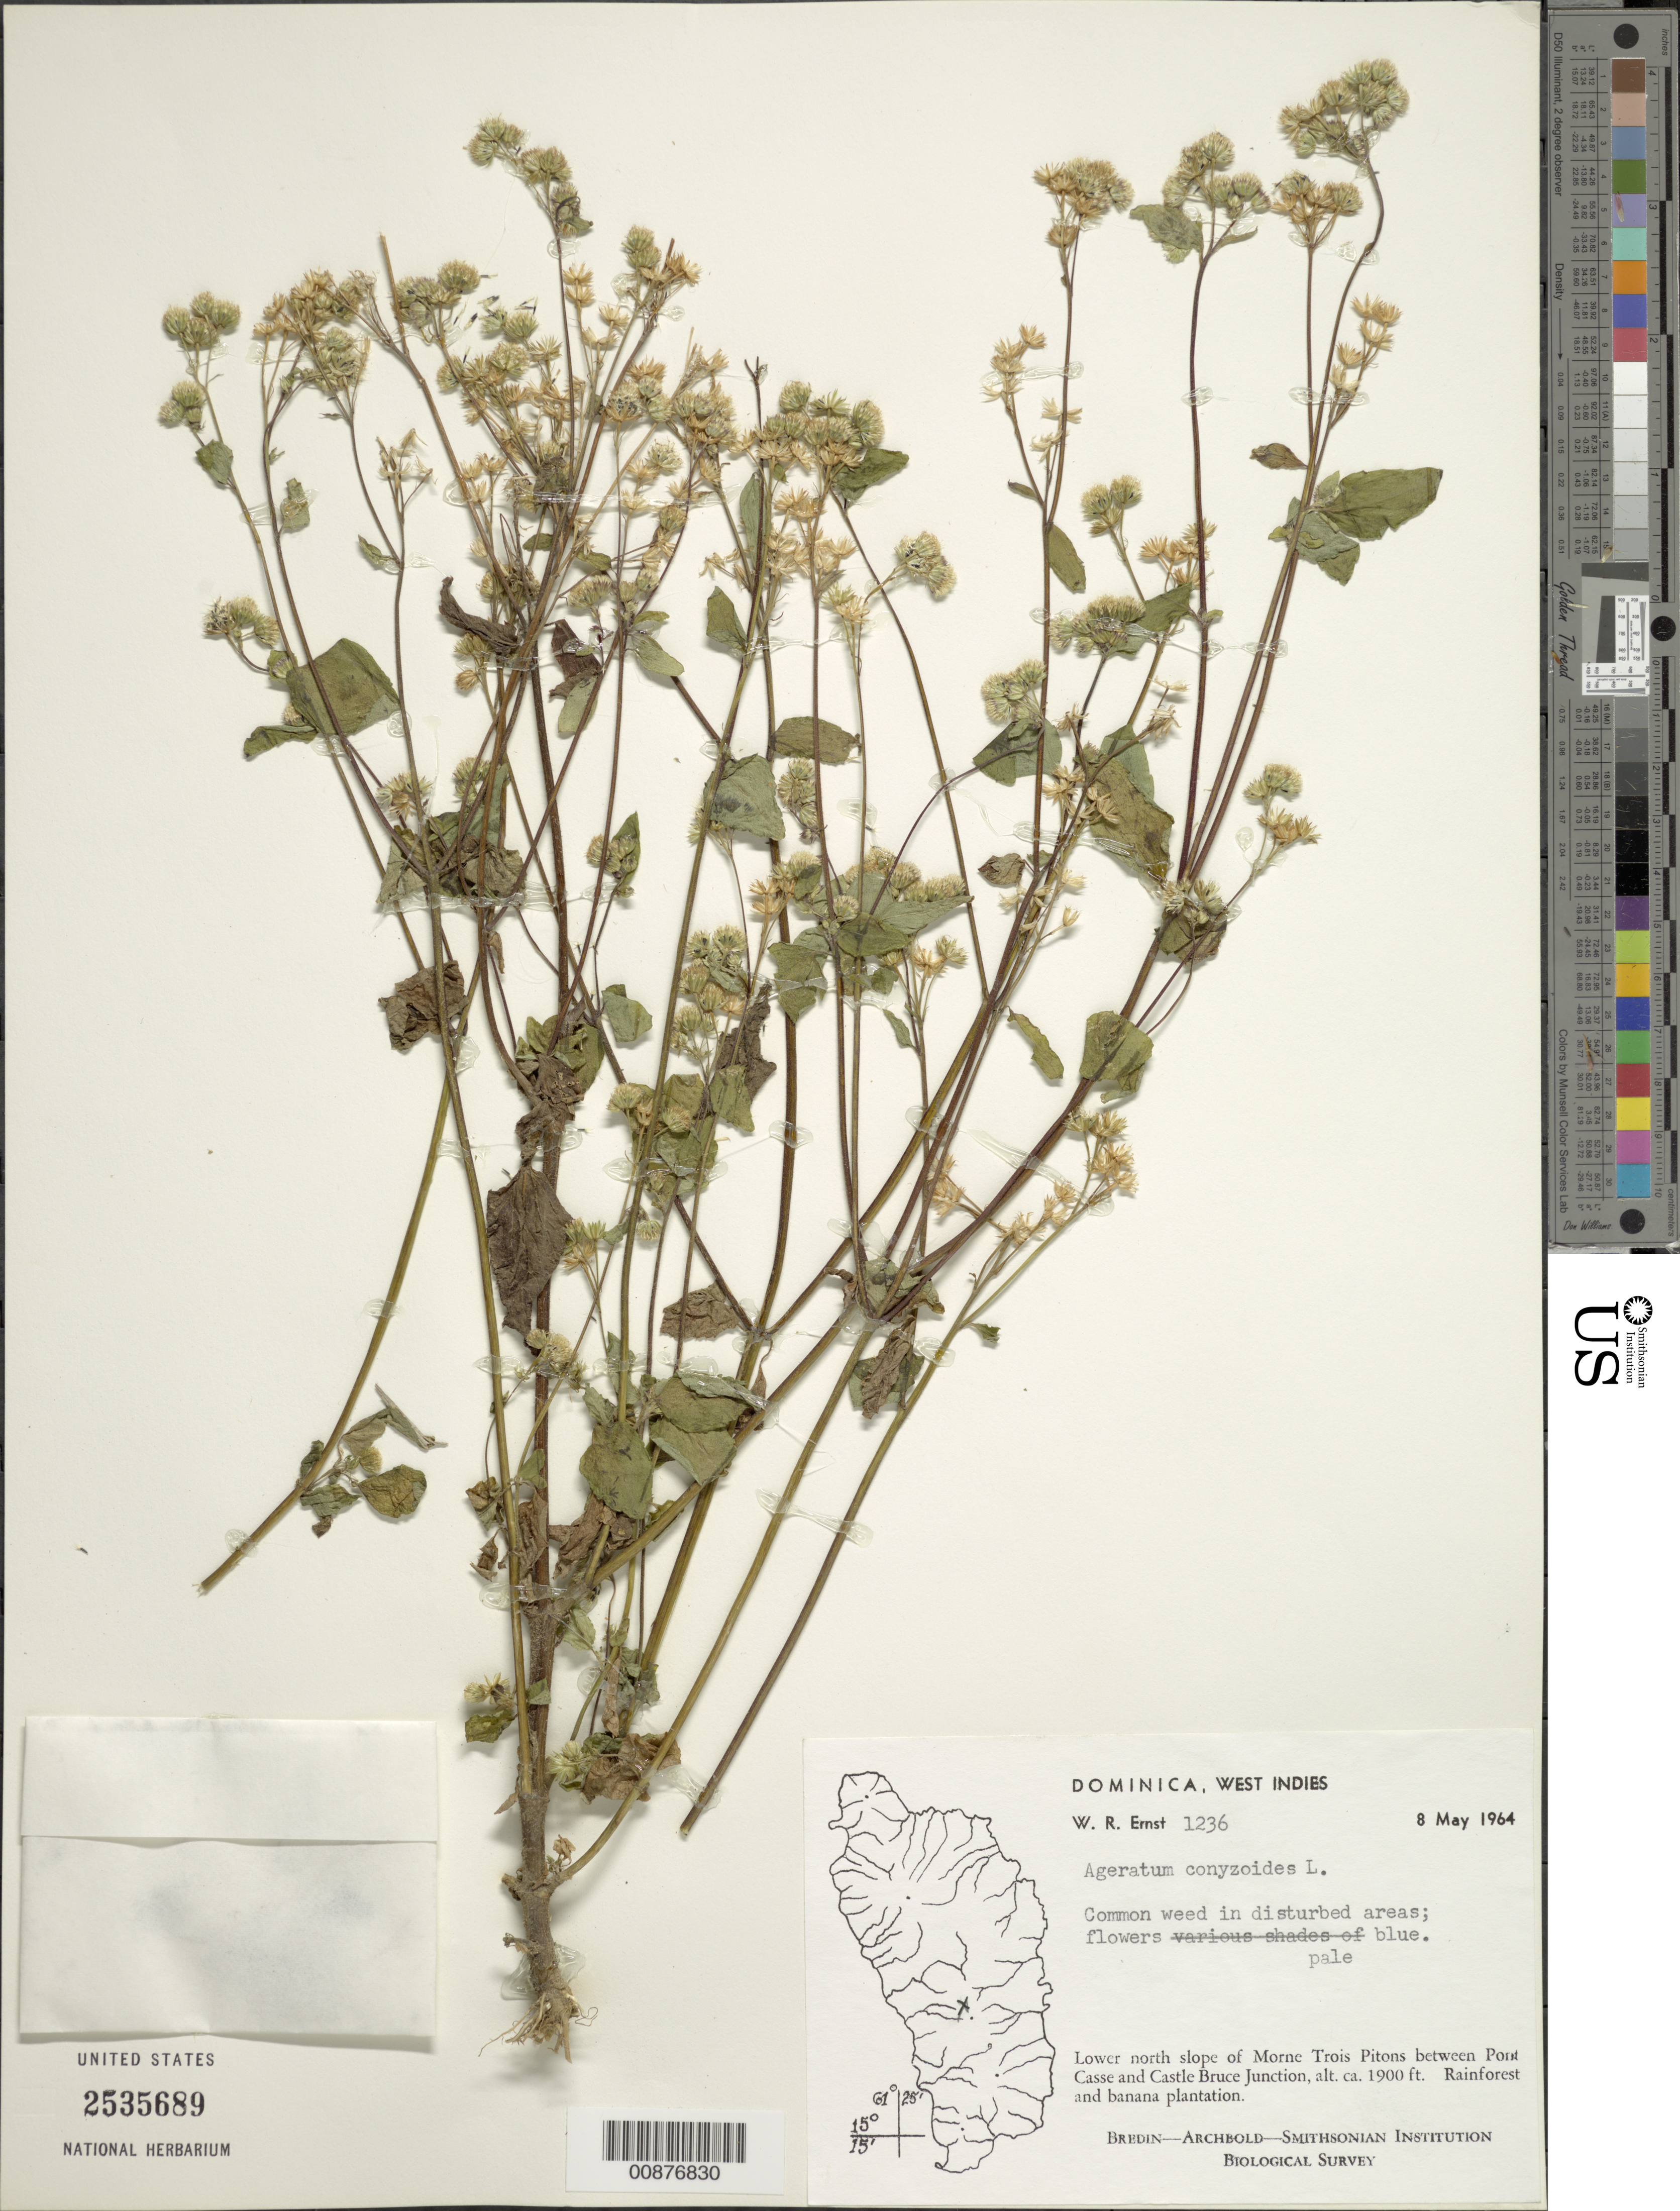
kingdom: Plantae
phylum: Tracheophyta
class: Magnoliopsida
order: Asterales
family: Asteraceae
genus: Ageratum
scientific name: Ageratum conyzoides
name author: L.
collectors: W. R. Ernst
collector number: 1236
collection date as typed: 08 May 1964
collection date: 1964-05-08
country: Dominica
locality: Lower north slope of Morne Trois Pitons, between Pont Casse and Castle Bruce Junction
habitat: Rainforest and banana plantation; in disturbed areas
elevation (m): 579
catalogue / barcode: US 2535689